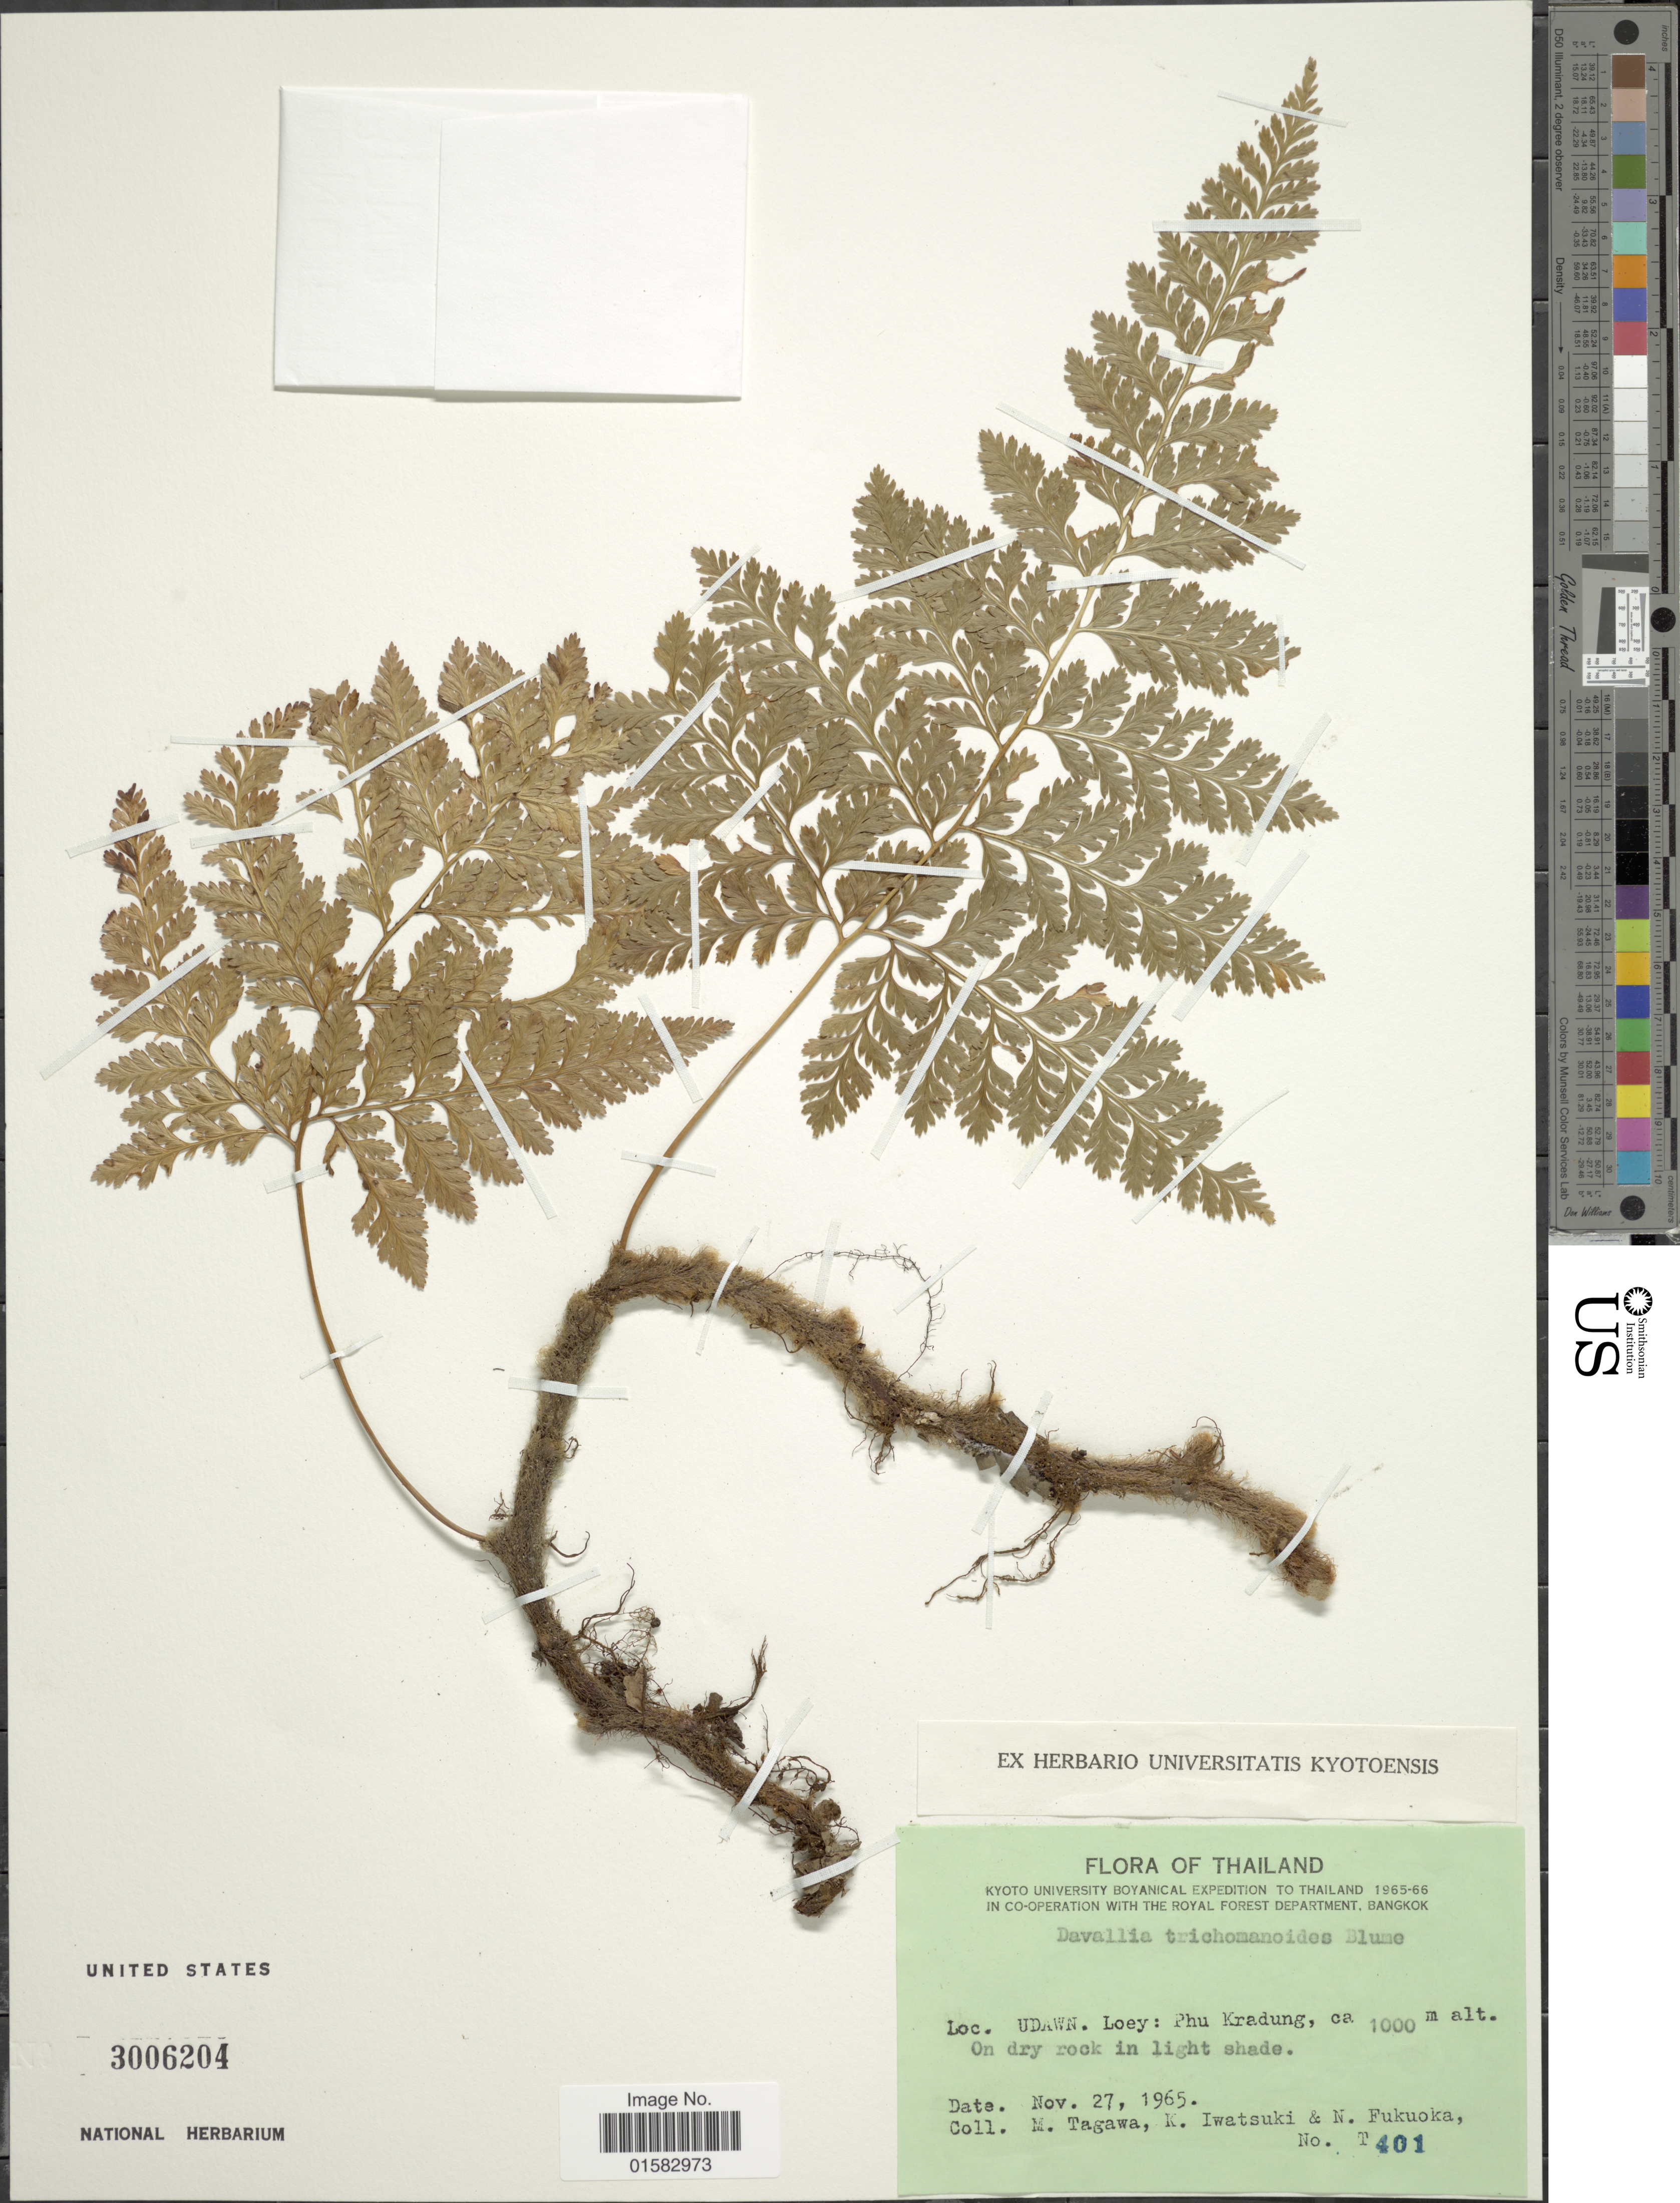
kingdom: Plantae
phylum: Tracheophyta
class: Polypodiopsida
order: Polypodiales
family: Davalliaceae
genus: Davallia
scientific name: Davallia trichomanoides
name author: Blume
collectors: M. Tagawa, K. Iwatsuki & N. Fukuoka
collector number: T401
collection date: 1965-11-27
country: Malaysia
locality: Udawn, Loey: Phu Kradung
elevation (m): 1000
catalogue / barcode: US 3006204